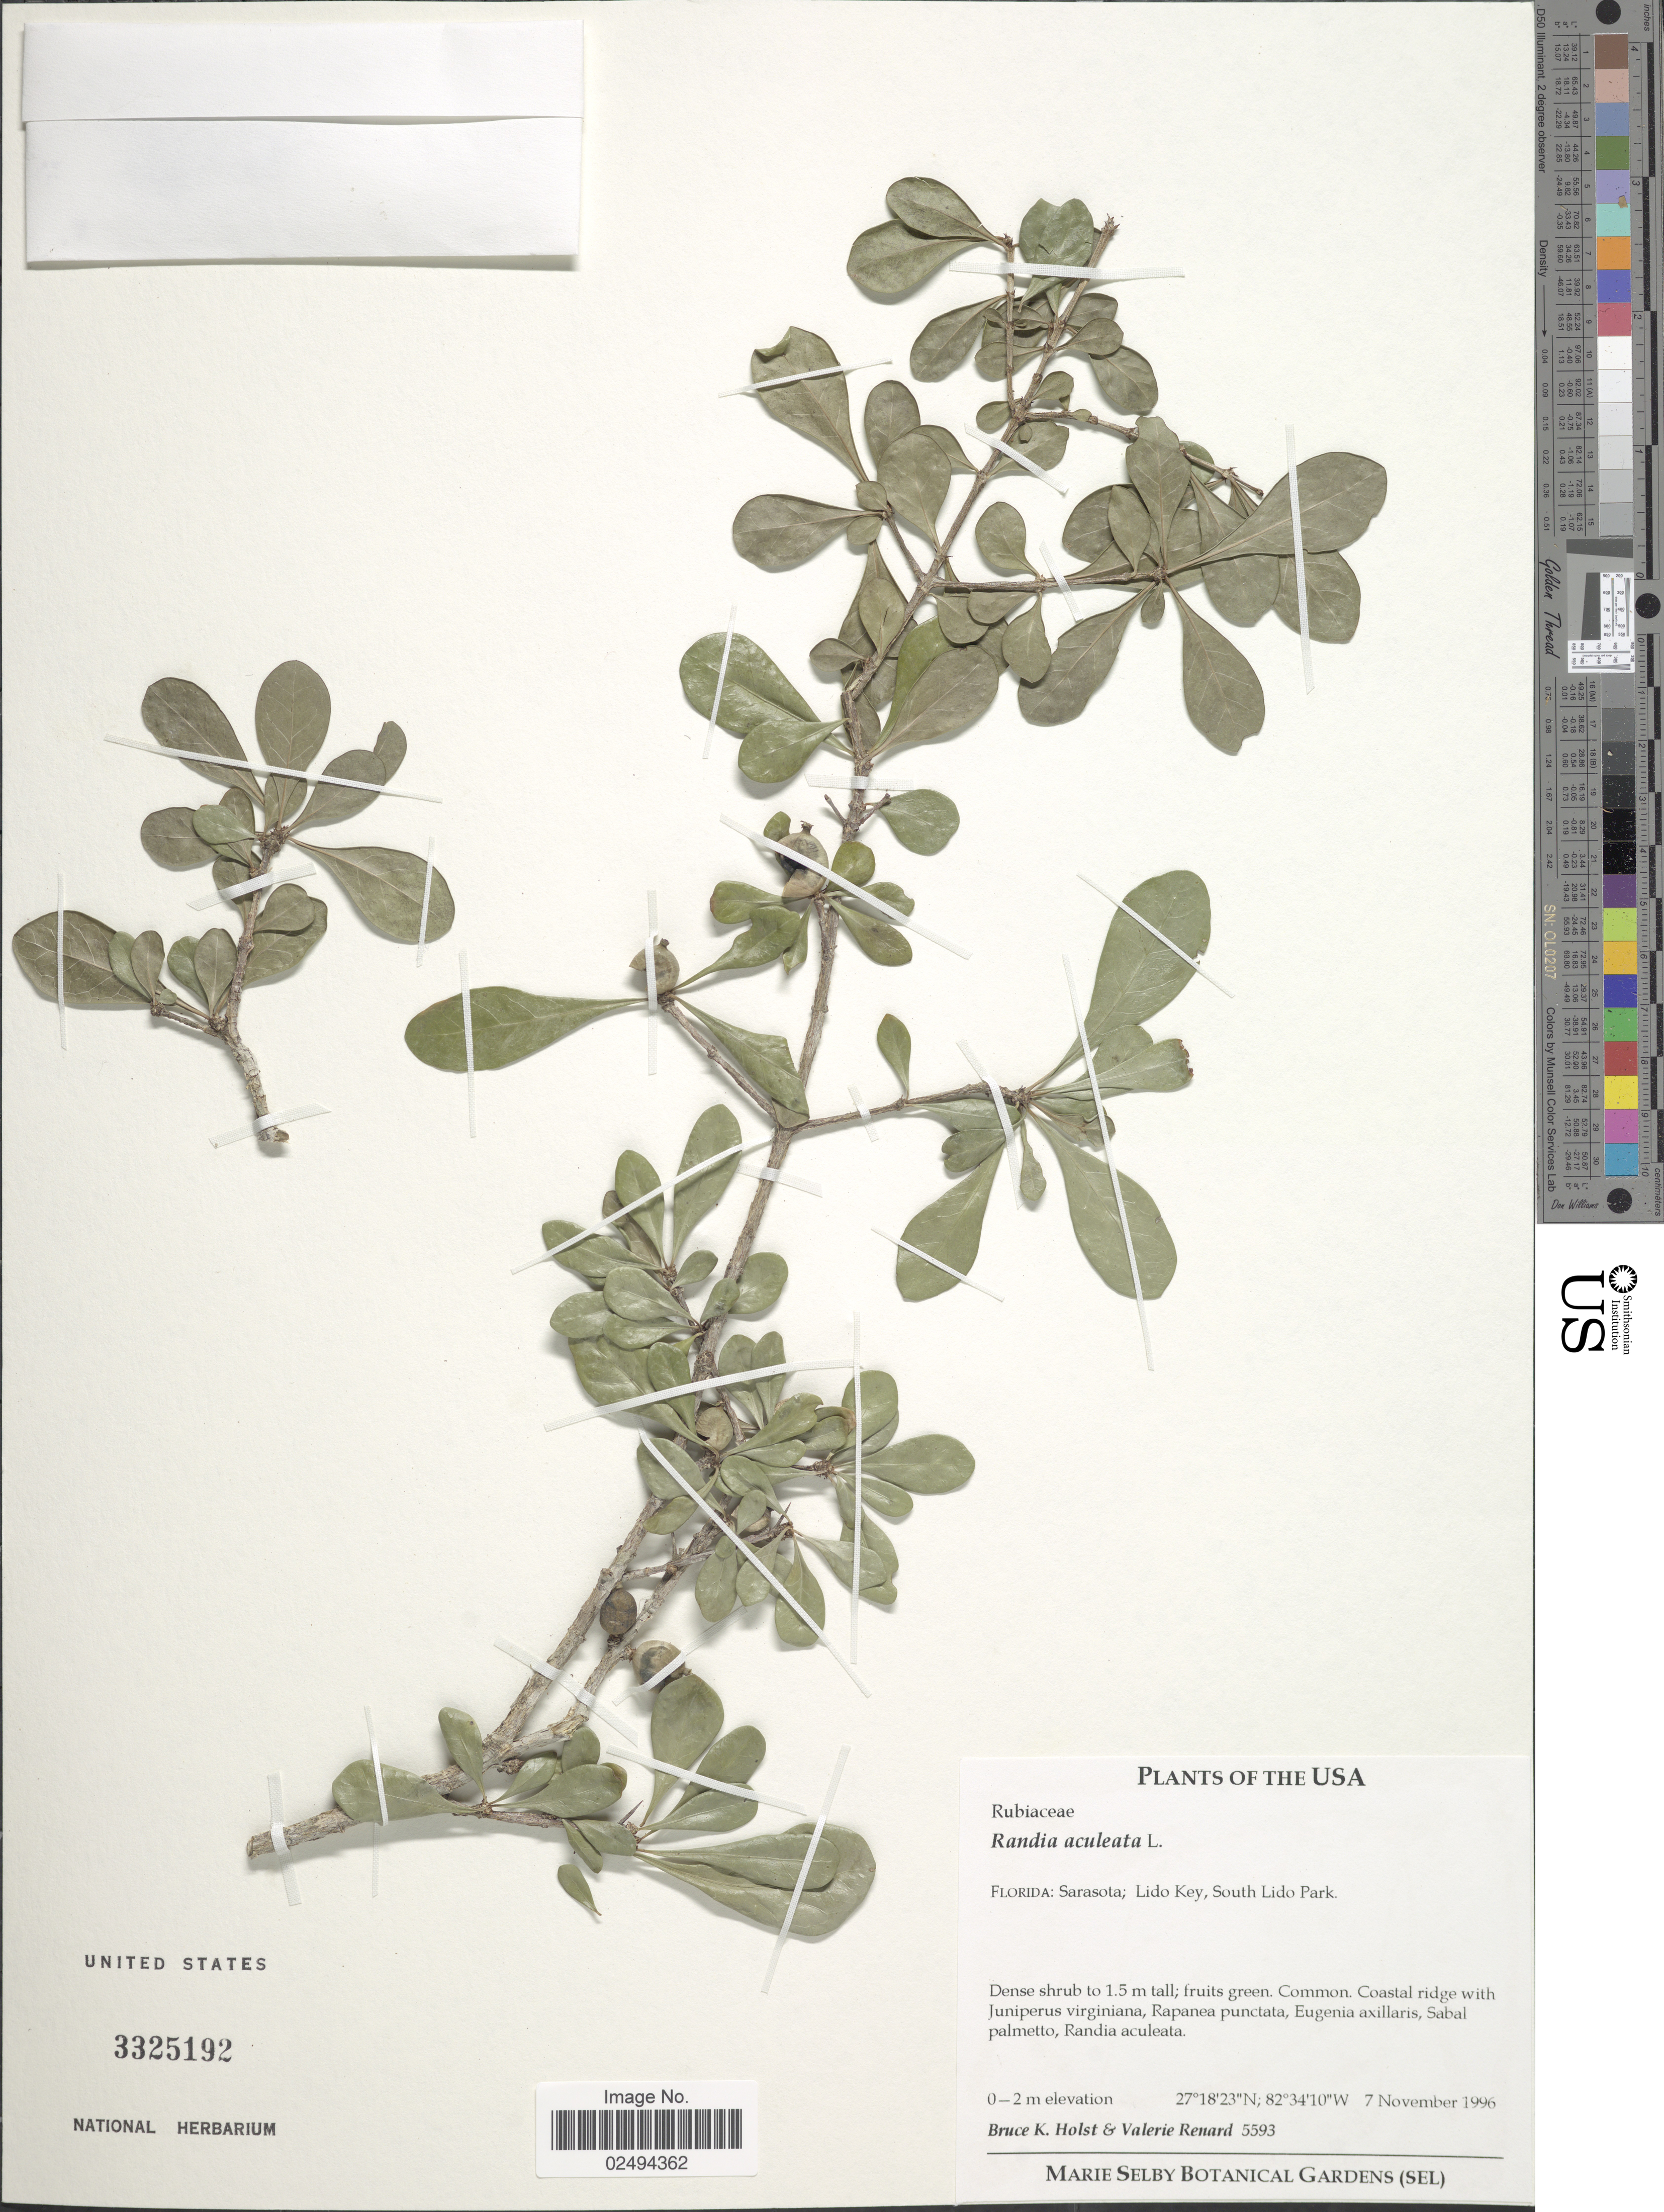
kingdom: Plantae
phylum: Tracheophyta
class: Magnoliopsida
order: Gentianales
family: Rubiaceae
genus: Randia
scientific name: Randia aculeata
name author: L.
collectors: B. Holst & V. Renard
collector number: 5593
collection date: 1996-11-07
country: United States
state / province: Florida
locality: Sarasota; Lido Key, South Lido Park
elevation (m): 0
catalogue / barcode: US 3325192